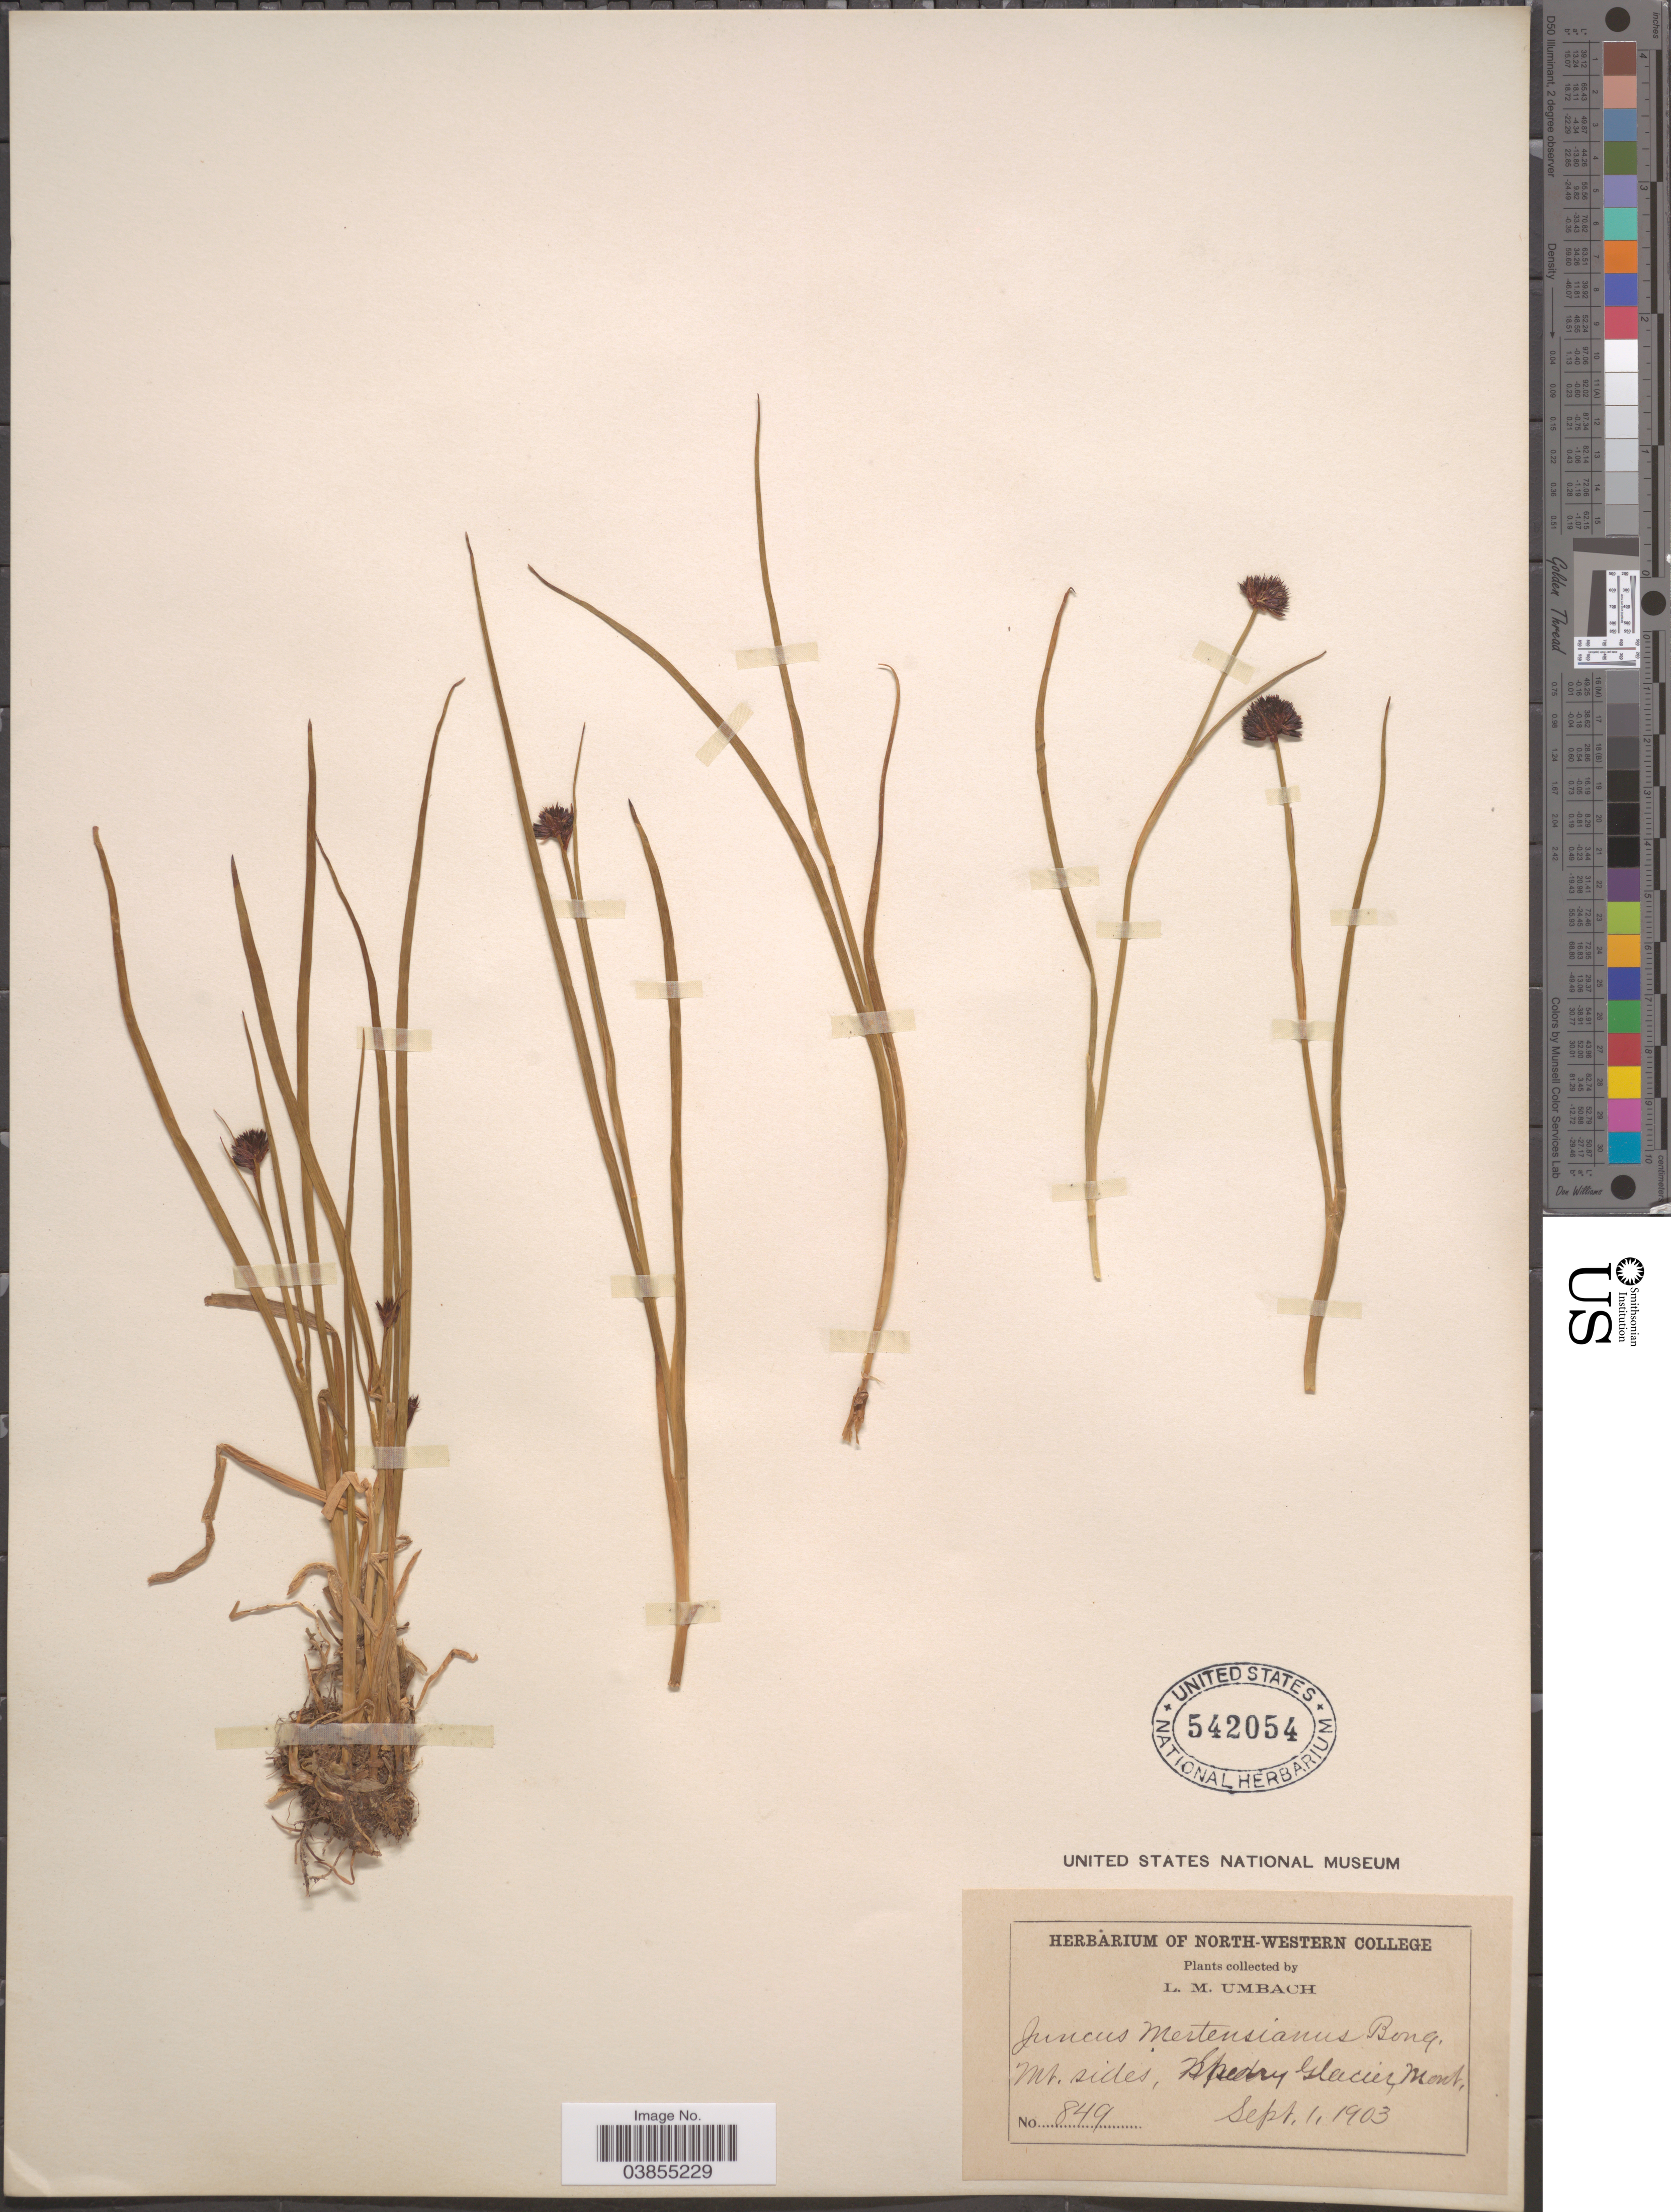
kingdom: Plantae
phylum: Tracheophyta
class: Liliopsida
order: Poales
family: Juncaceae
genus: Juncus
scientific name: Juncus mertensianus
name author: Bong.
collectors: L. M. Umbach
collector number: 849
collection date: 1903-09-01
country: United States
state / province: Montana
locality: Mt. sides, Sperry Glacier.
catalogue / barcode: US 542054